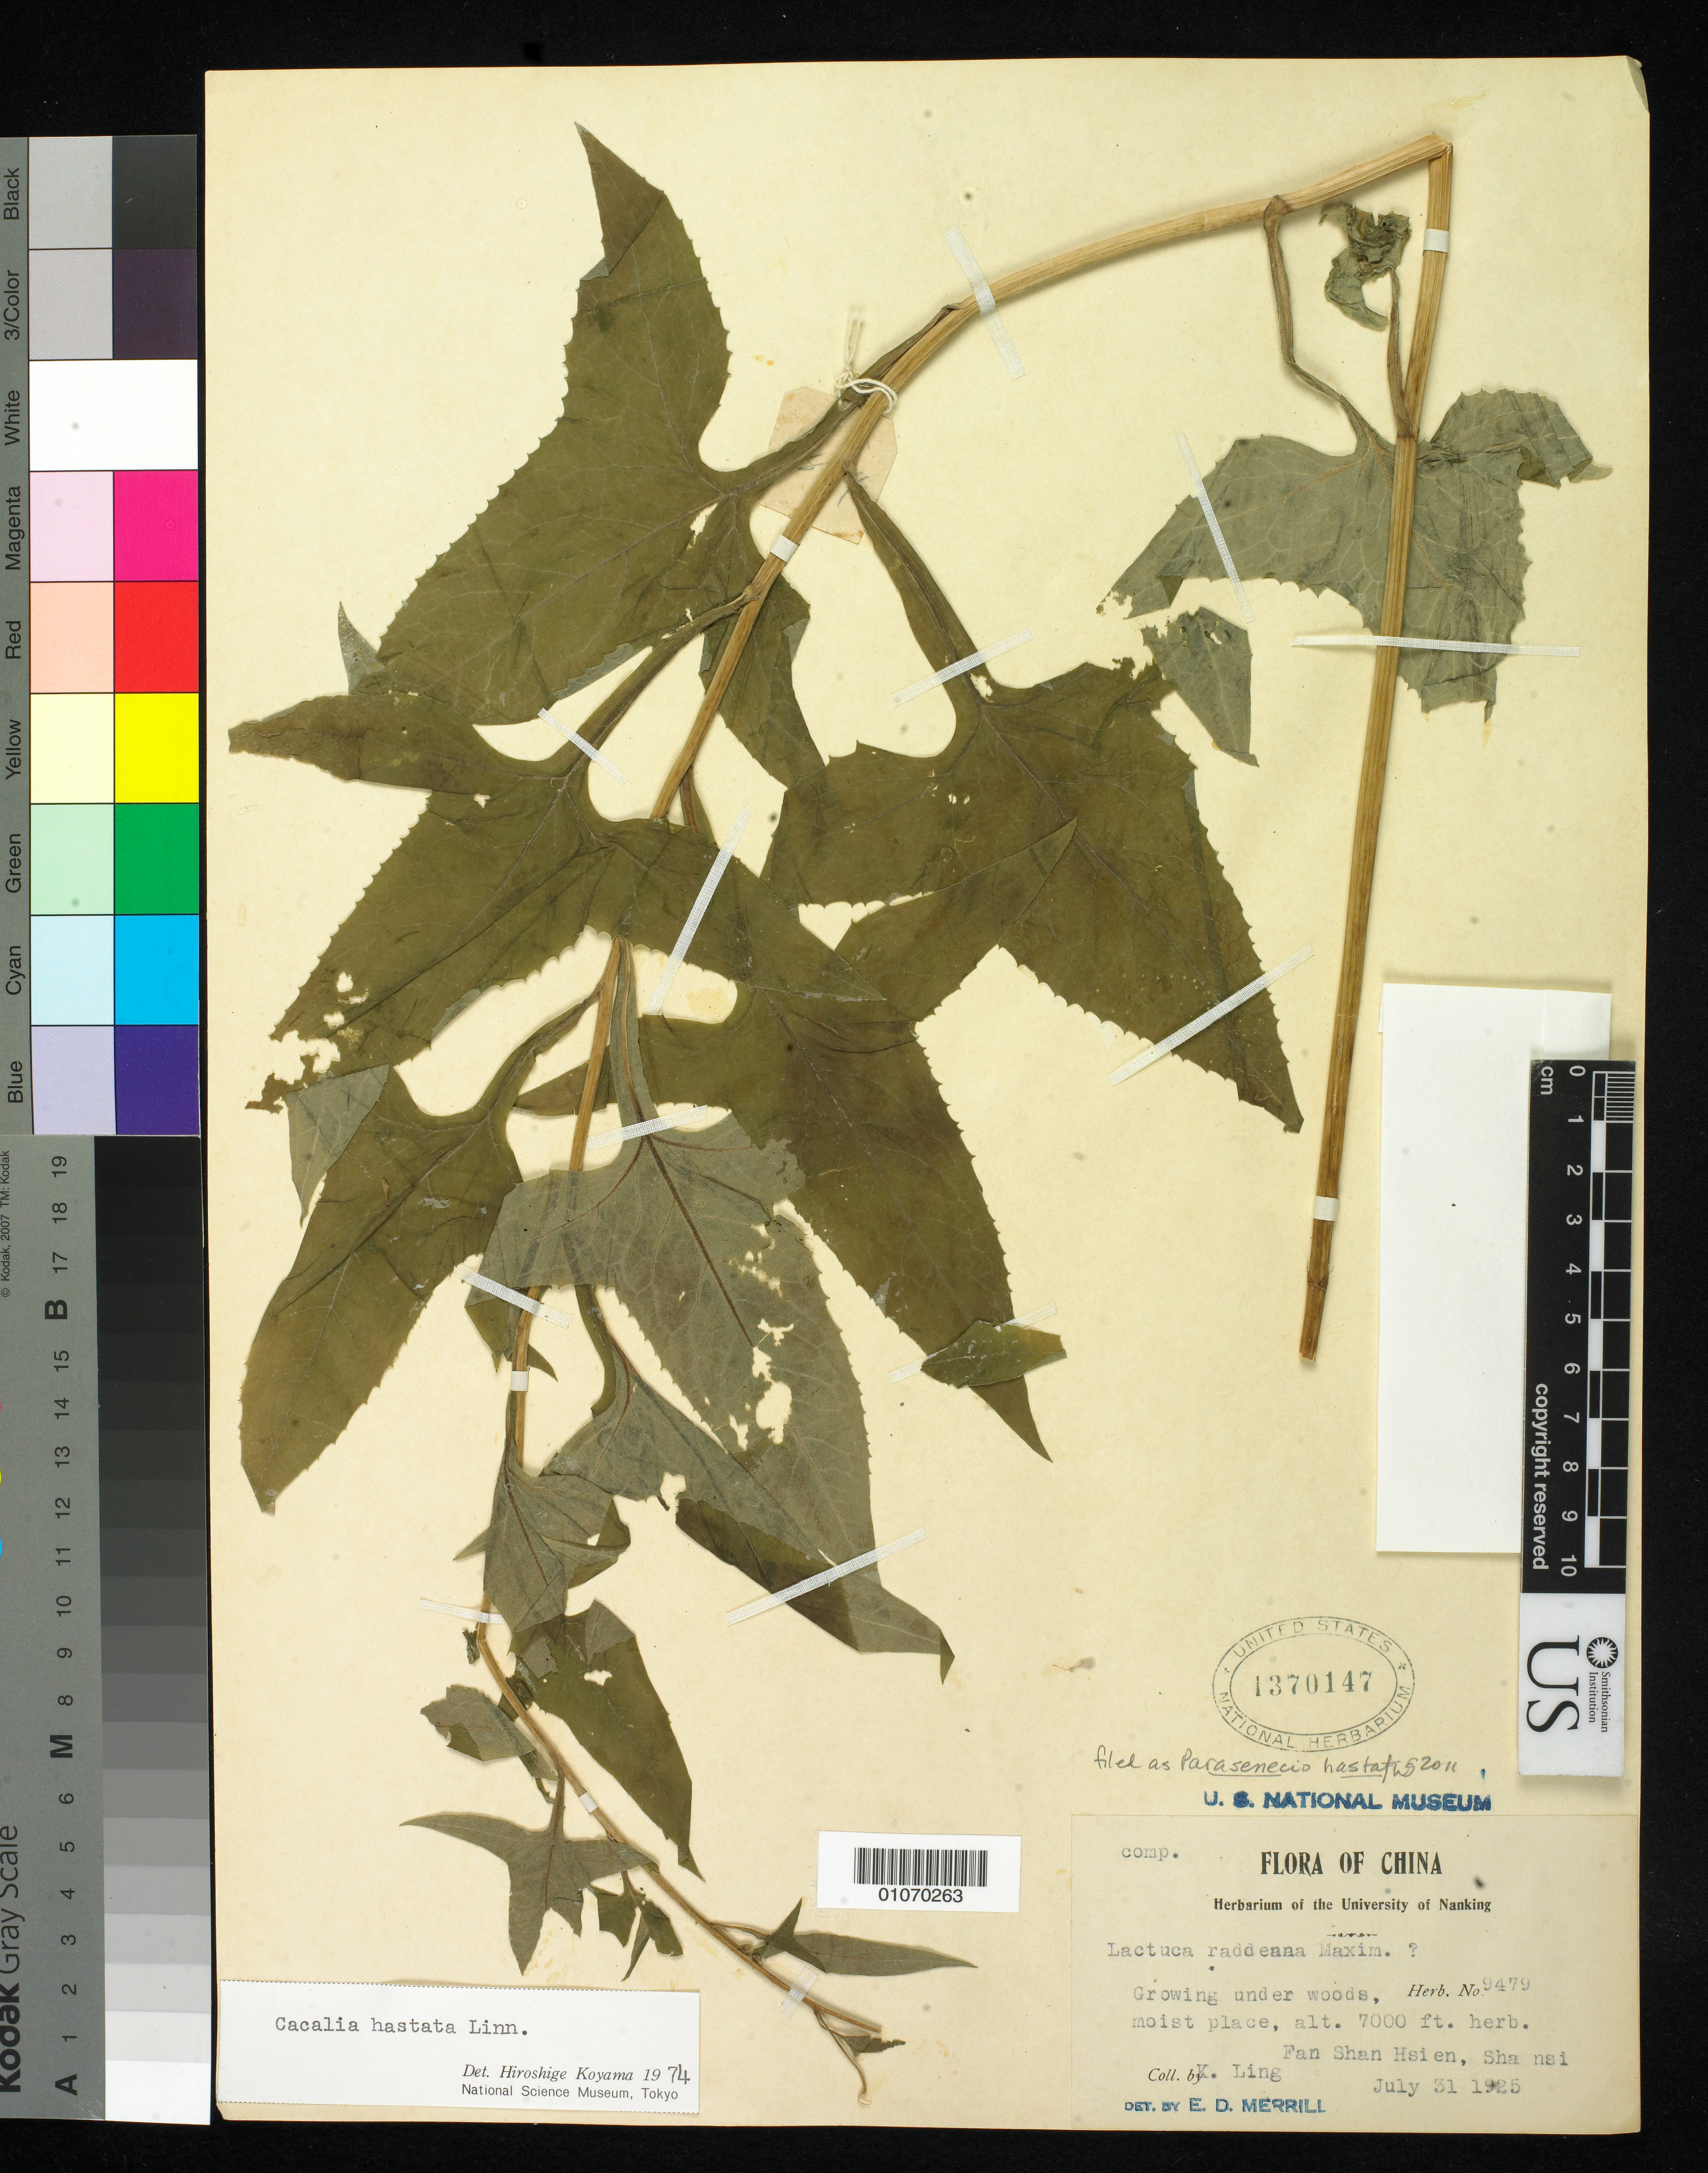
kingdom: Plantae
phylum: Tracheophyta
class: Magnoliopsida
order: Asterales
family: Asteraceae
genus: Parasenecio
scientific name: Parasenecio hastatus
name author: (L.) H. Koyama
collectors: K. Ling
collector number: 9479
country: China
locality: Fan Shan Hsien, Sha nsi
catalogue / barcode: US 1370147